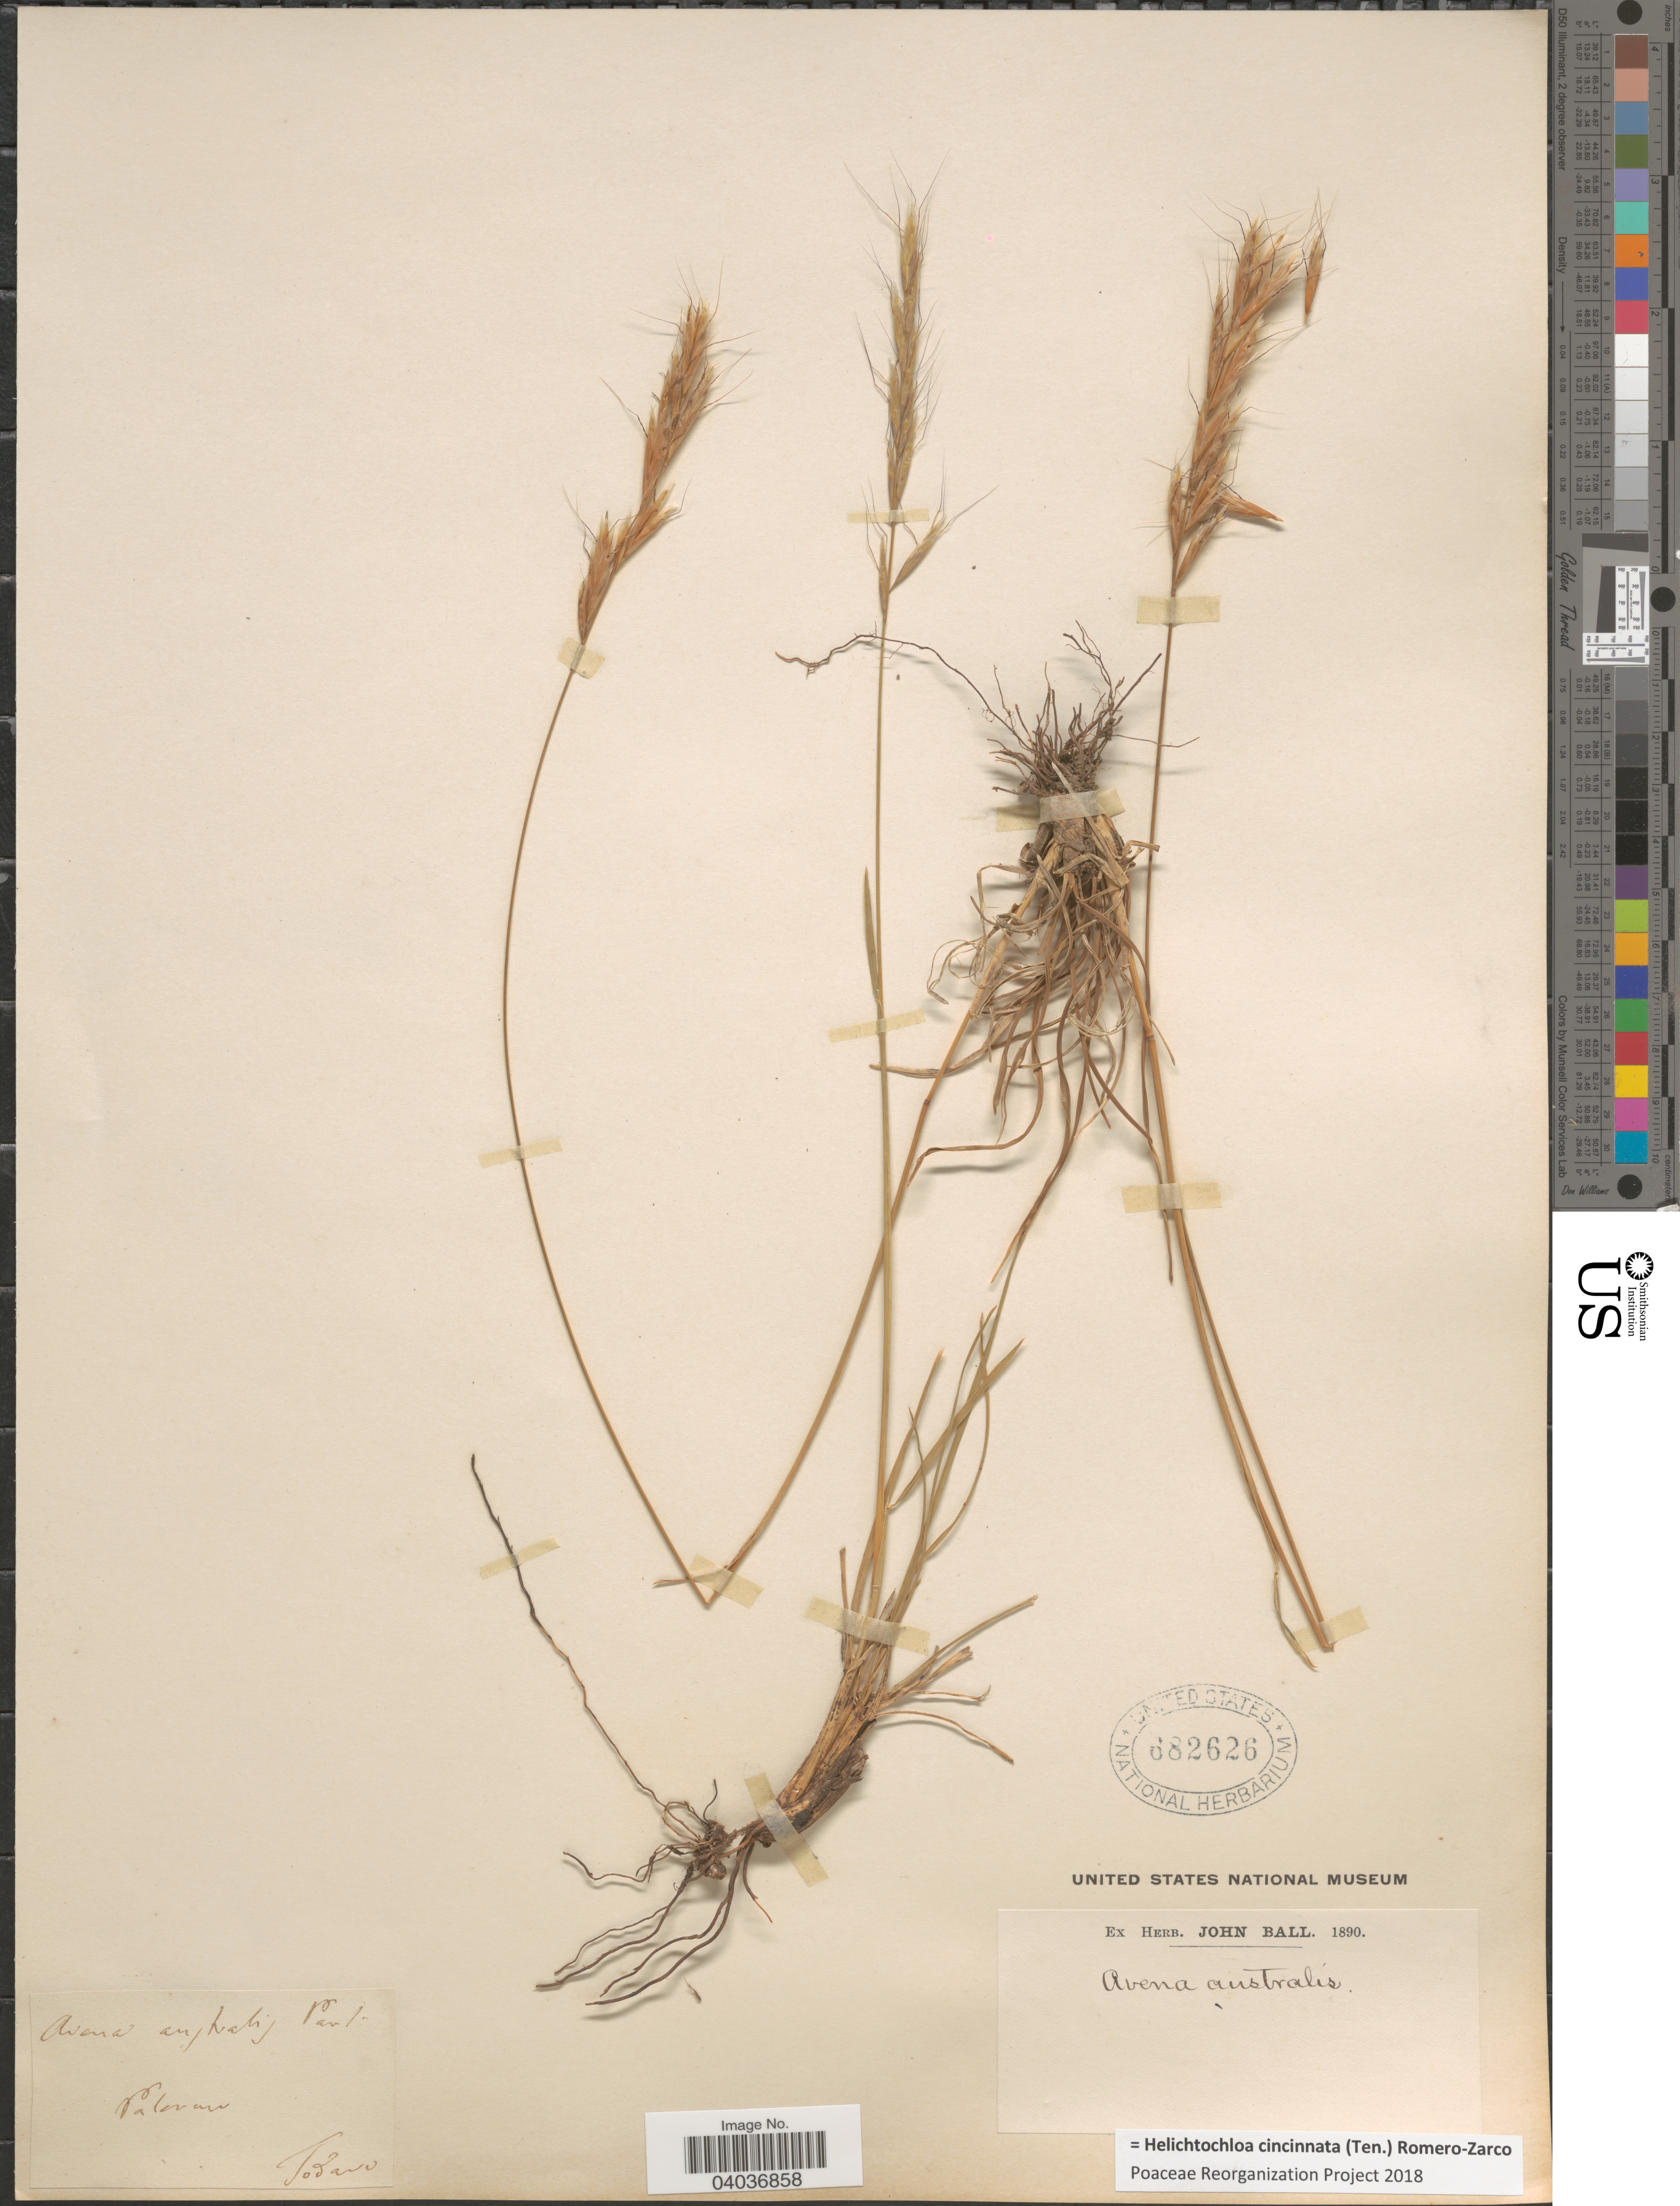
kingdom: Plantae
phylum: Tracheophyta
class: Liliopsida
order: Poales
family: Poaceae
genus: Helictochloa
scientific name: Helictochloa cincinnata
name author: (Ten.) Romero-Zarco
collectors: J. Ball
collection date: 1890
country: Italy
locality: Palermo.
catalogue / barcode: US 682626